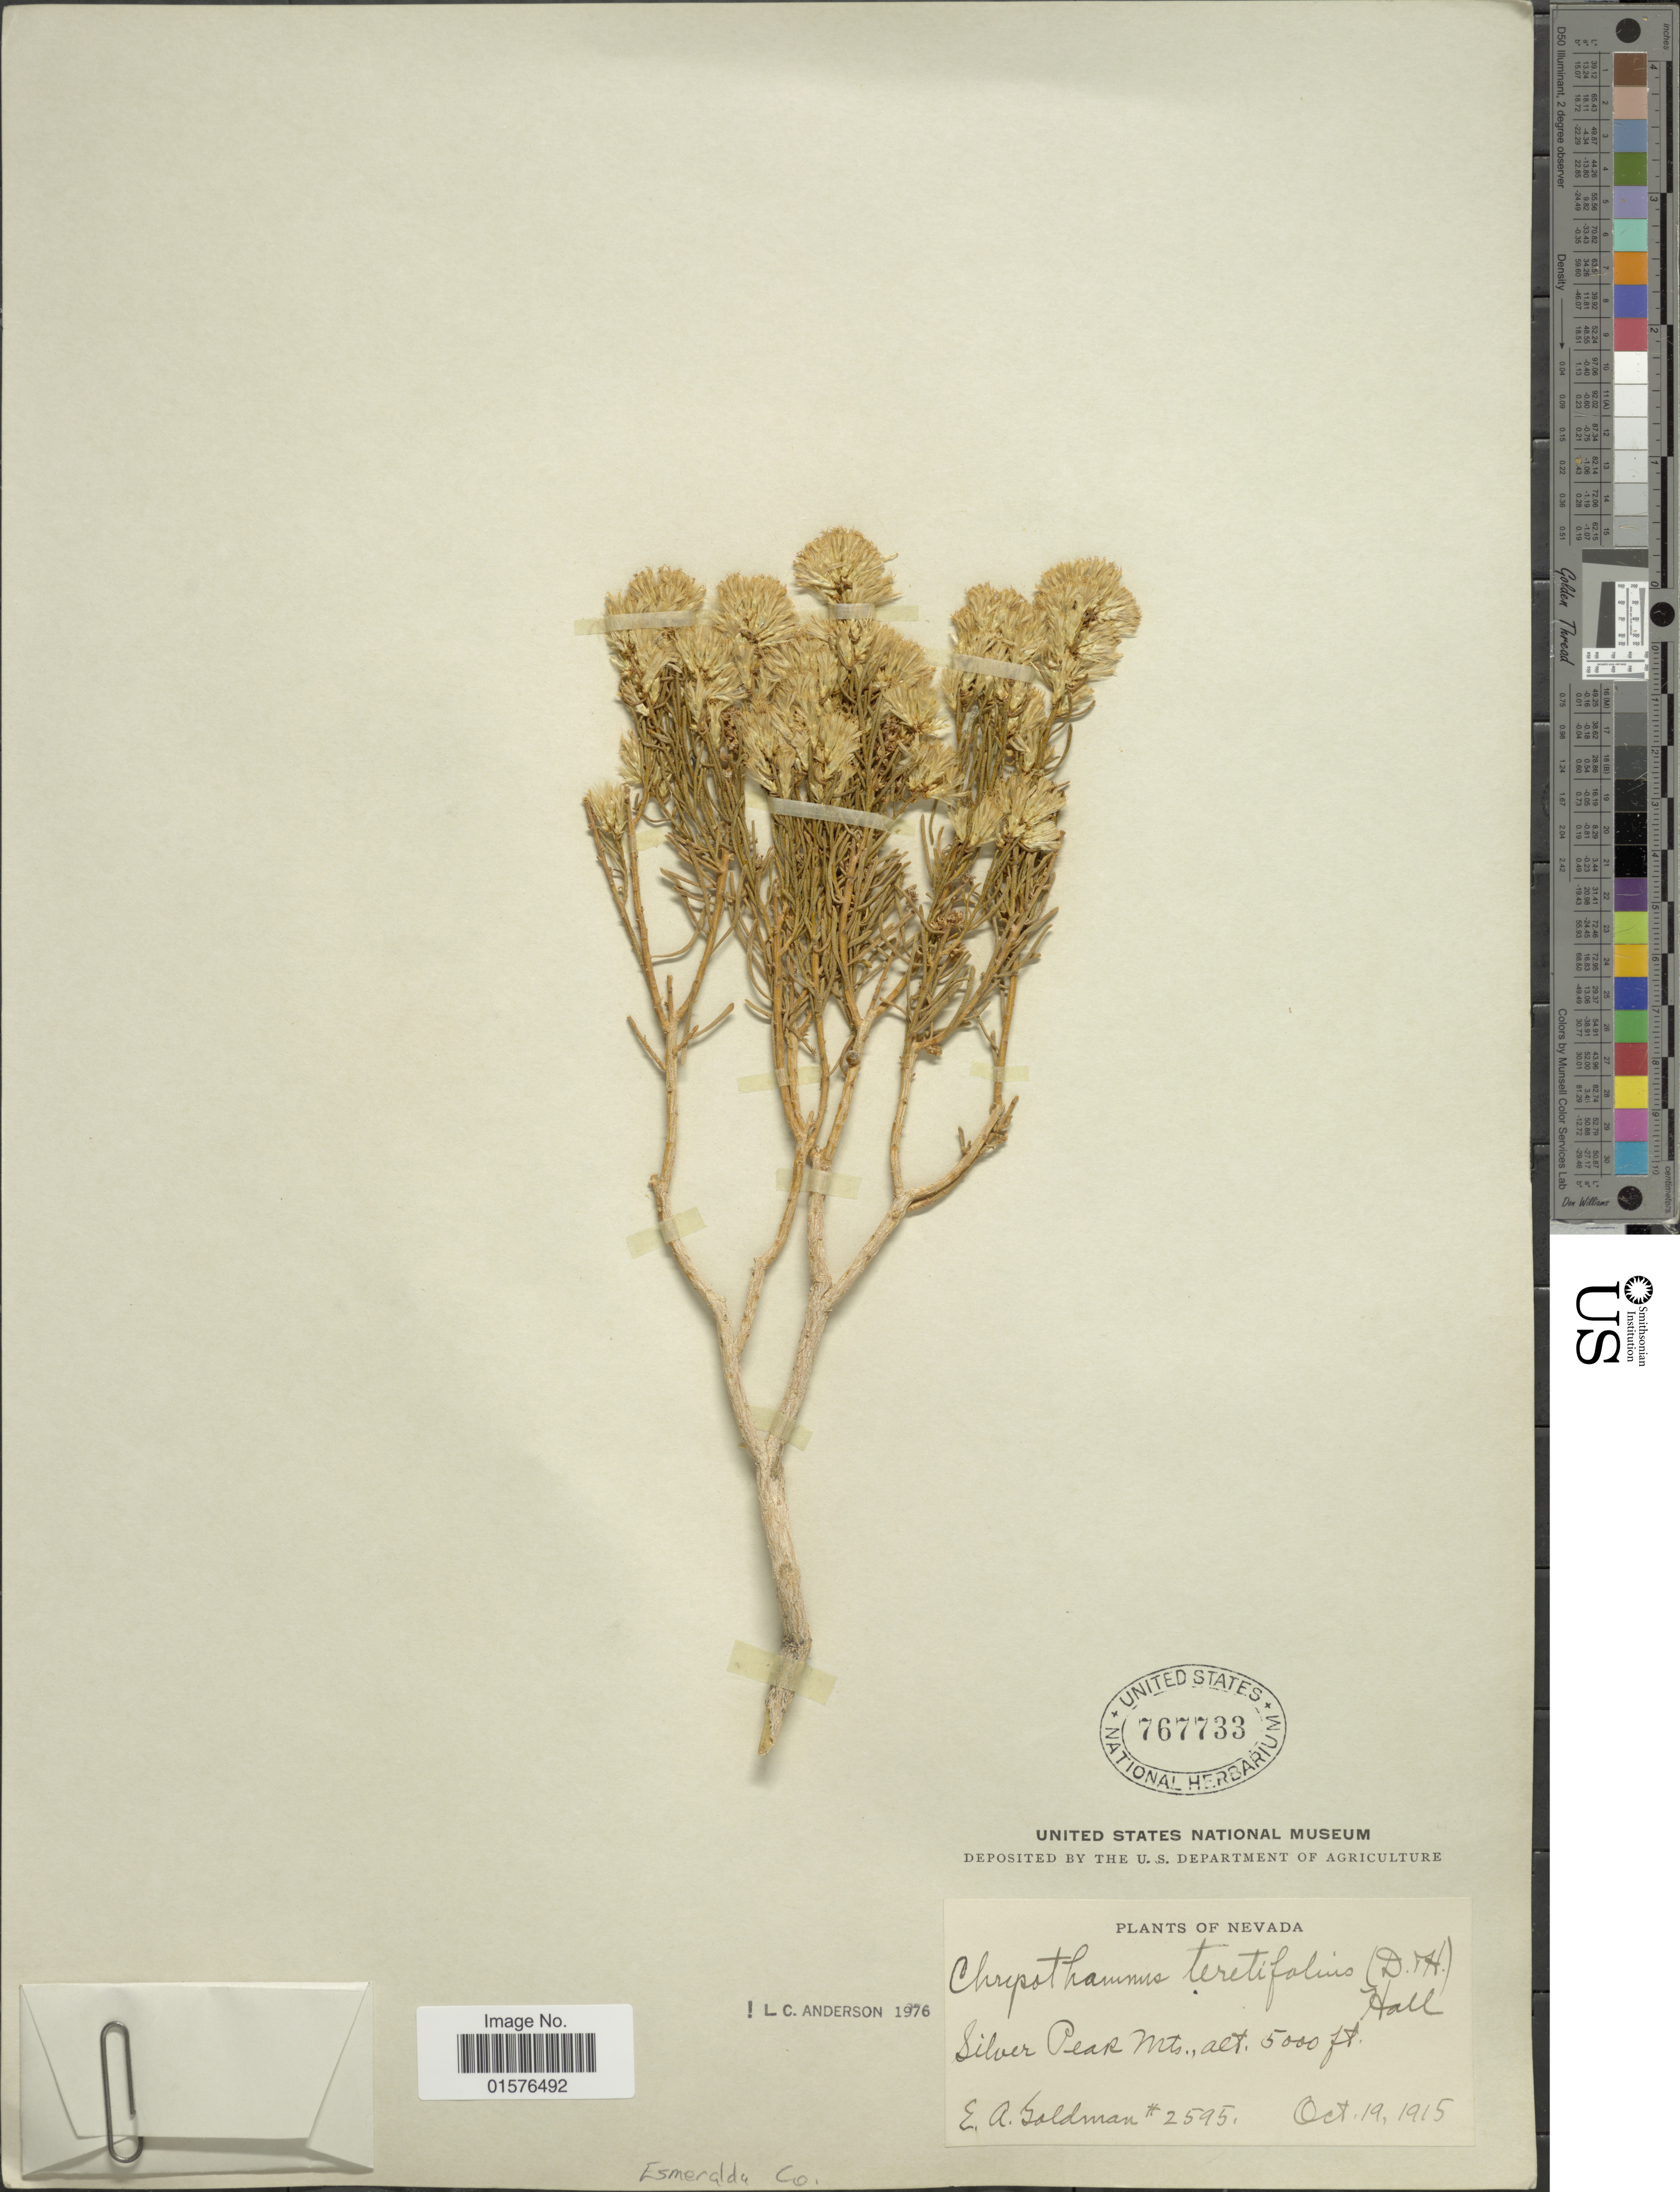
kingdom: Plantae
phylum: Tracheophyta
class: Magnoliopsida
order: Asterales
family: Asteraceae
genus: Ericameria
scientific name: Ericameria teretifolia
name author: (Durand & Hilg.) Jeps.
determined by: Urbatsch, Lowell E., Curator (LSU), Louisiana State University (UNITED STATES)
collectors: E. A. Goldman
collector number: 2595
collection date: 1915-10-19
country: United States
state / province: Nevada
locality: Silver Peak Mts. Esmeralda Co.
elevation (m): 1524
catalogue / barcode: US 767733